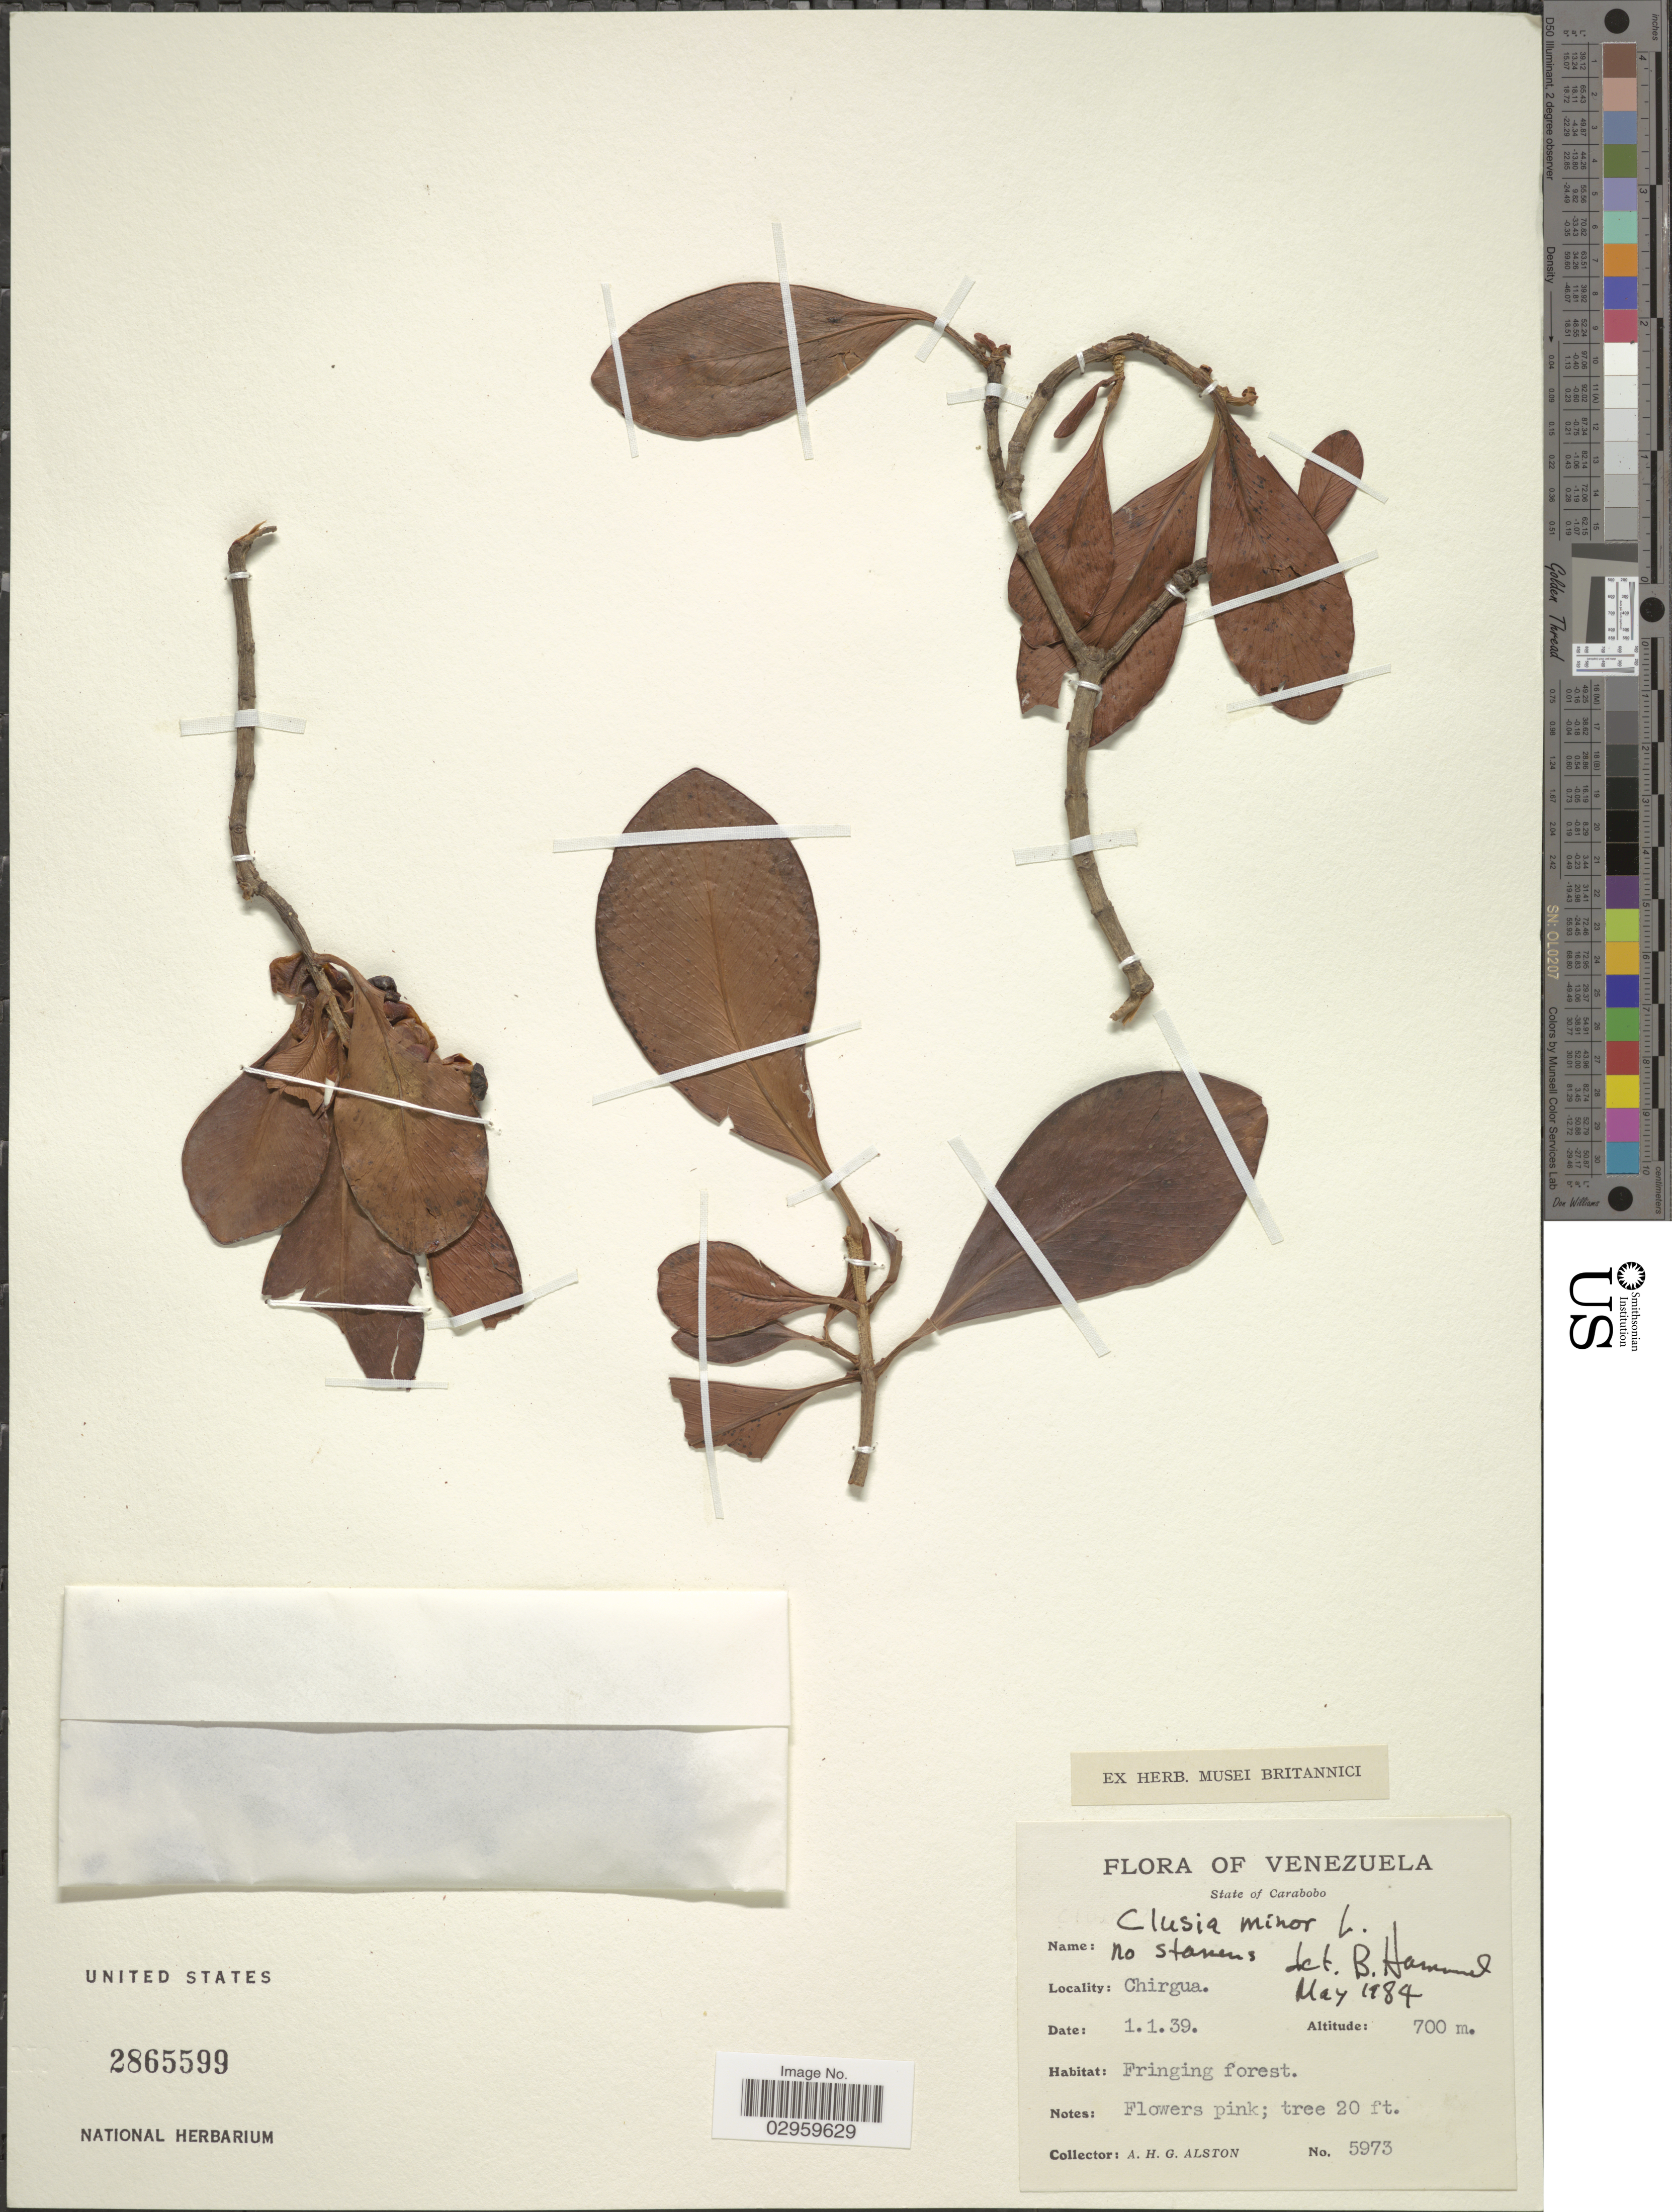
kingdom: Plantae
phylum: Tracheophyta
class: Magnoliopsida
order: Malpighiales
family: Clusiaceae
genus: Clusia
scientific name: Clusia minor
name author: L.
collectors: A. H. Alston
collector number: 5973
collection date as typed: Transcribed d/m/y: 1/1/39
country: Venezuela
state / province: Carabobo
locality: Chirgua.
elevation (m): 700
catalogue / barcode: US 2865599